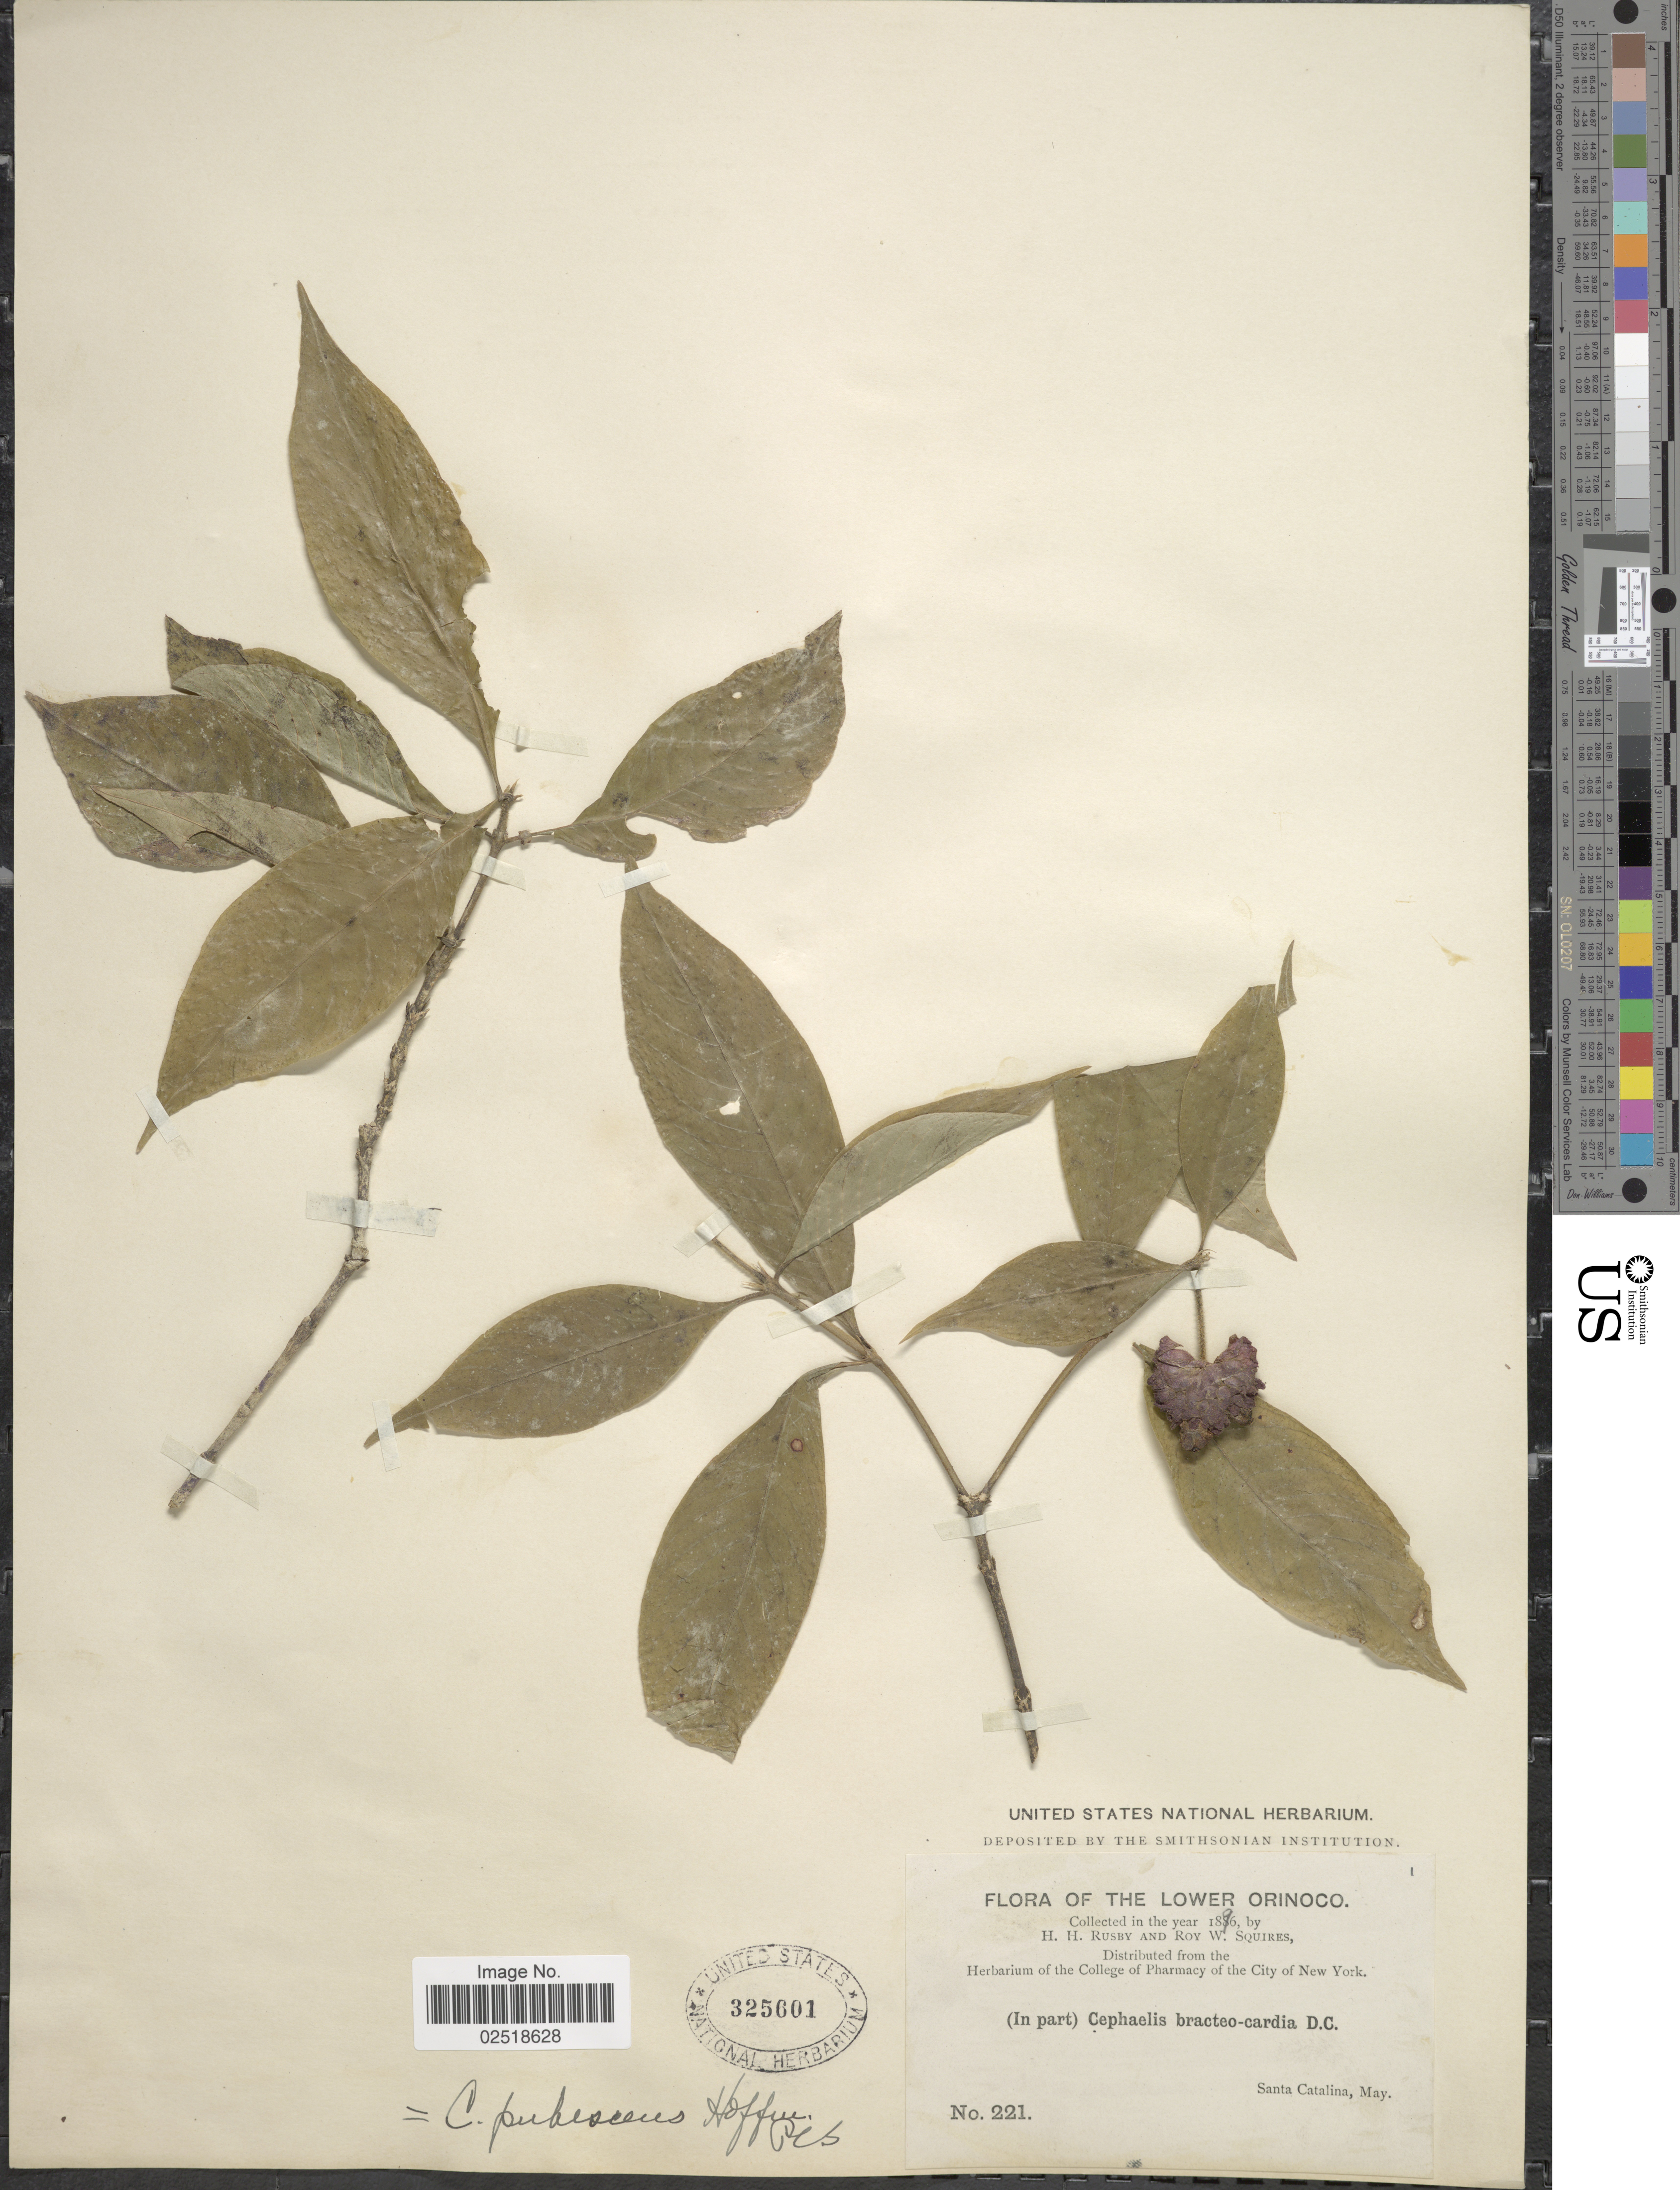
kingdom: Plantae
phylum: Tracheophyta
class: Magnoliopsida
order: Gentianales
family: Rubiaceae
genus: Psychotria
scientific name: Psychotria bracteocardia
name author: (DC.) Müll. Arg.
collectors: H. H. Rusby & R. Squires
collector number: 221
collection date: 1896-05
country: Venezuela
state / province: Delta Amacuro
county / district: Tucupita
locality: Lower Orinoco, Santa Catalina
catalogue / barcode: US 325601